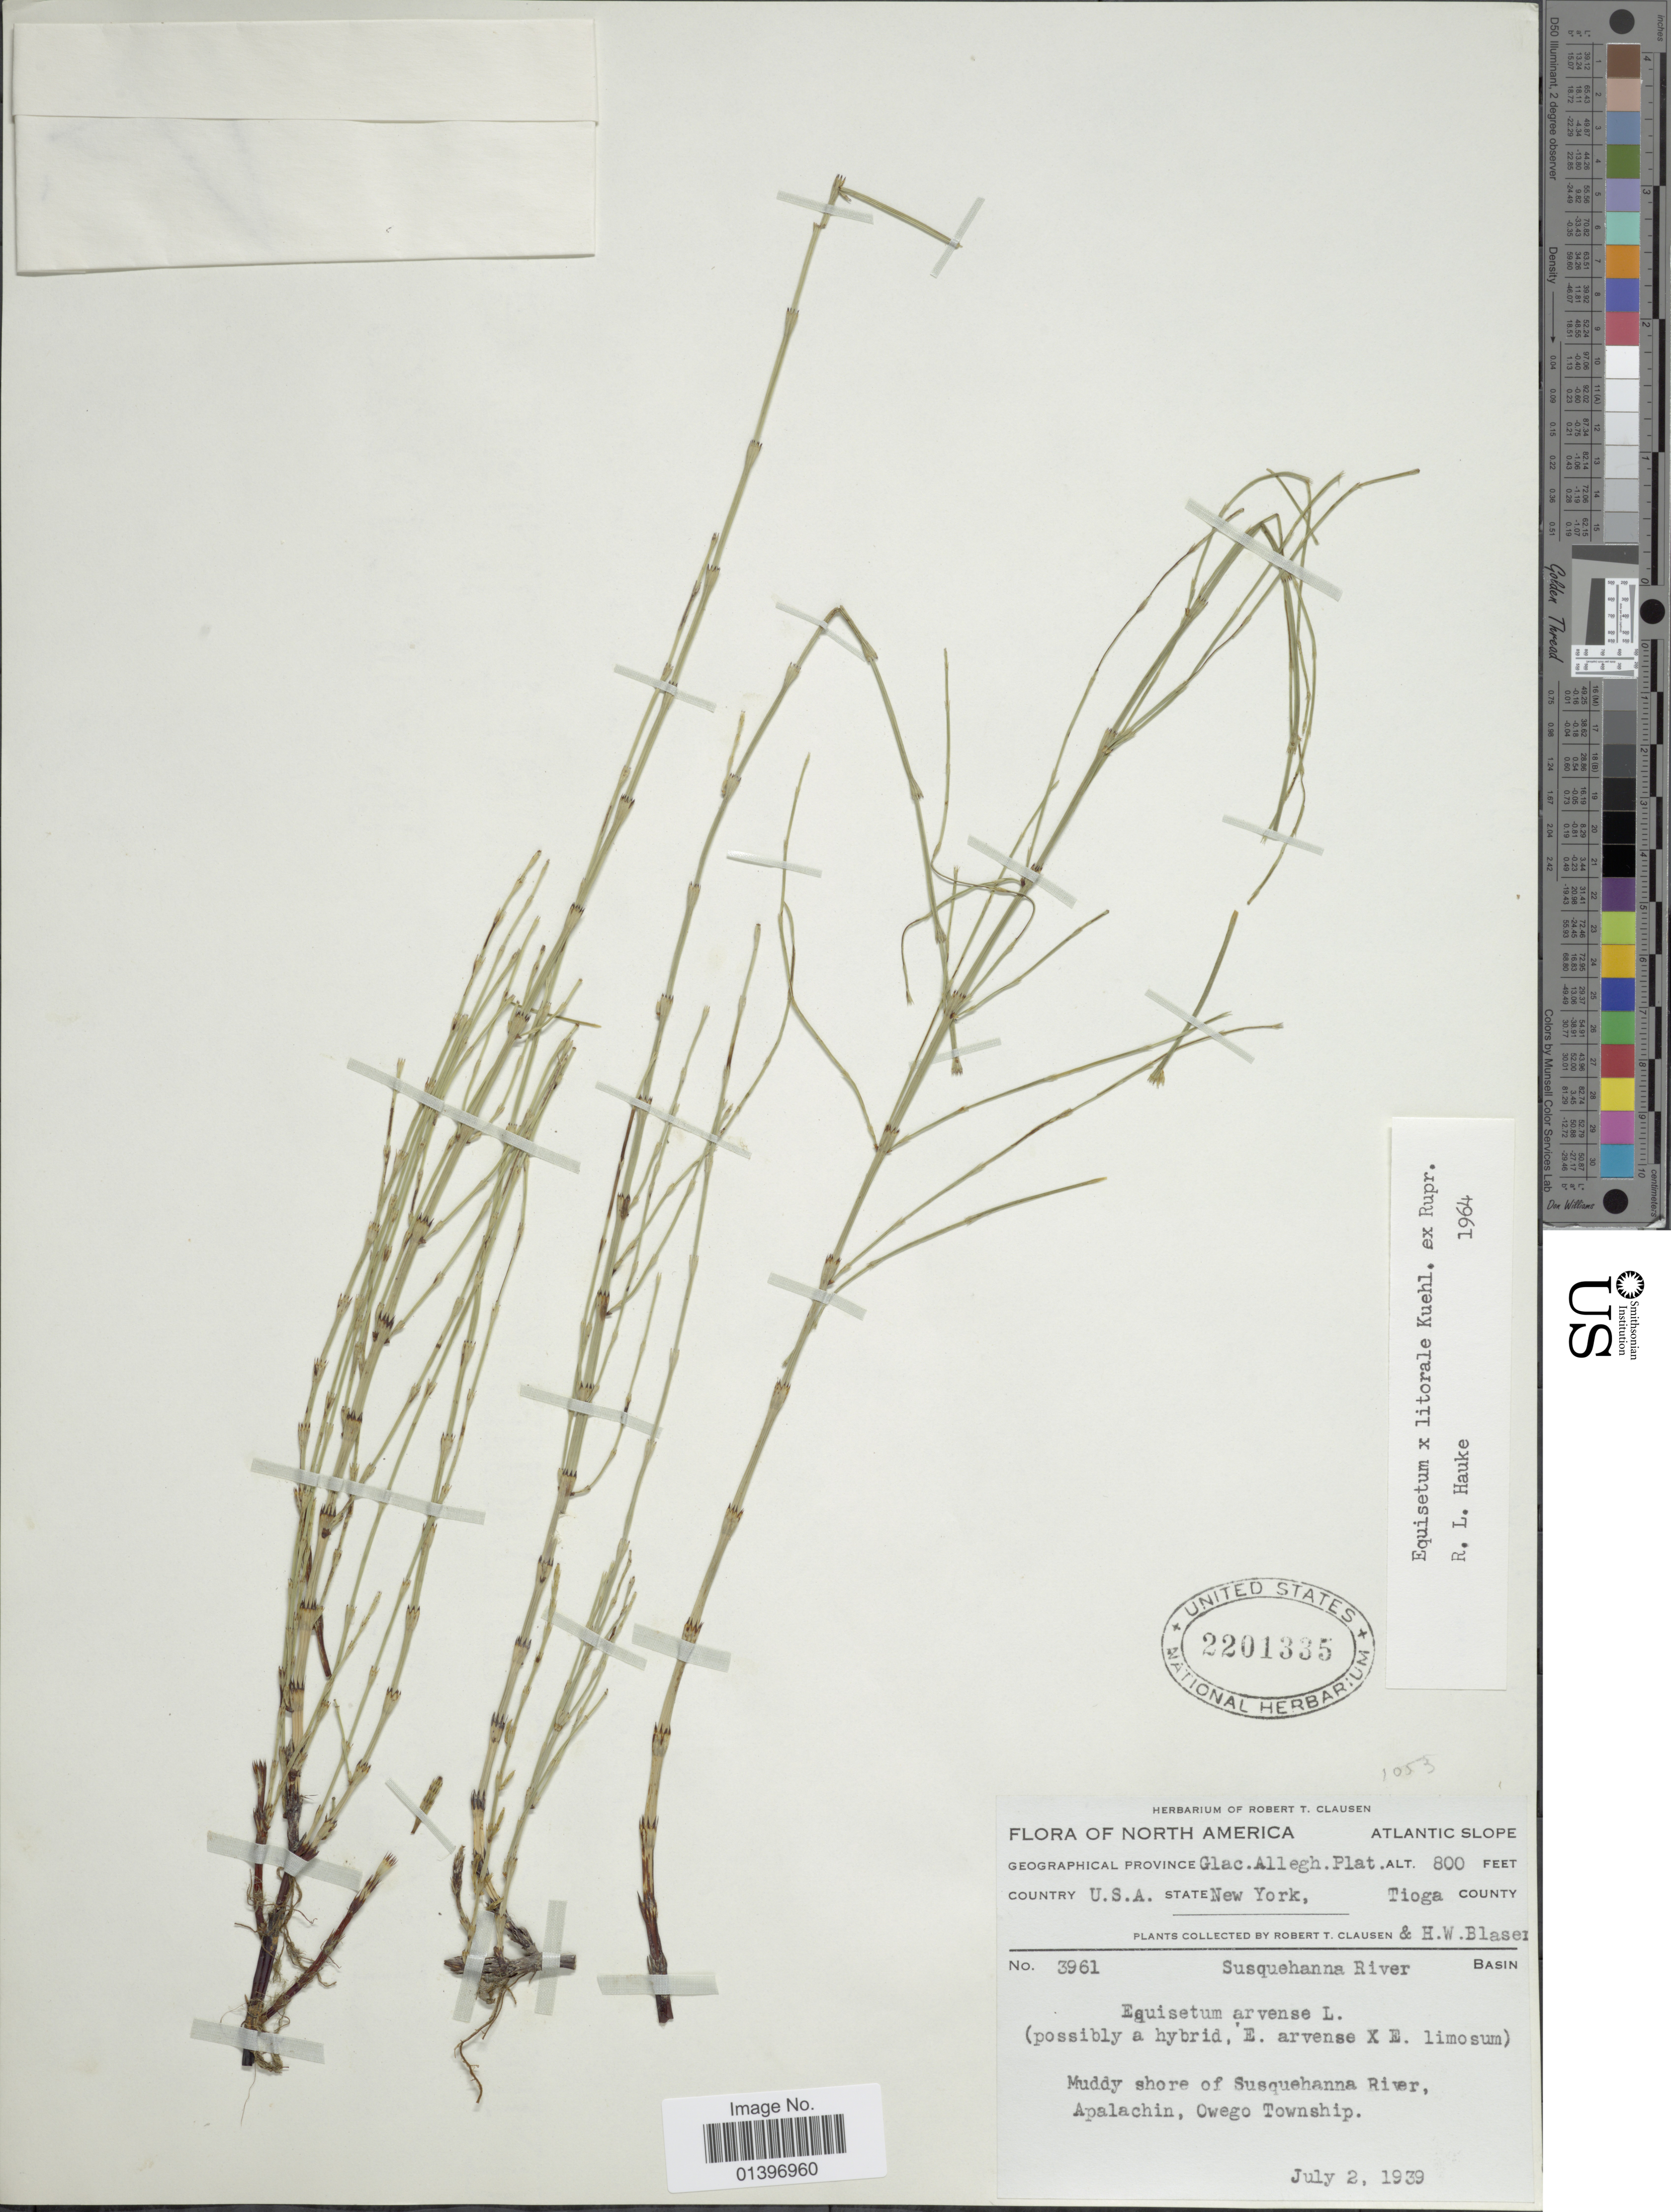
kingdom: Plantae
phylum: Tracheophyta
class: Polypodiopsida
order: Equisetales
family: Equisetaceae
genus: Equisetum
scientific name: Equisetum x litorale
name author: Kuhlw.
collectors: R. T. Clausen & H. Blaser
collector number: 3961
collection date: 1939-07-02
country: United States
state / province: New York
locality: Geographical province Glac. Allegh. Plat, Tioga County, Atlantic slope, Muddy shore of Susquehanna River, Apalachin, Owego Township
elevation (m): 244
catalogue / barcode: US 2201335